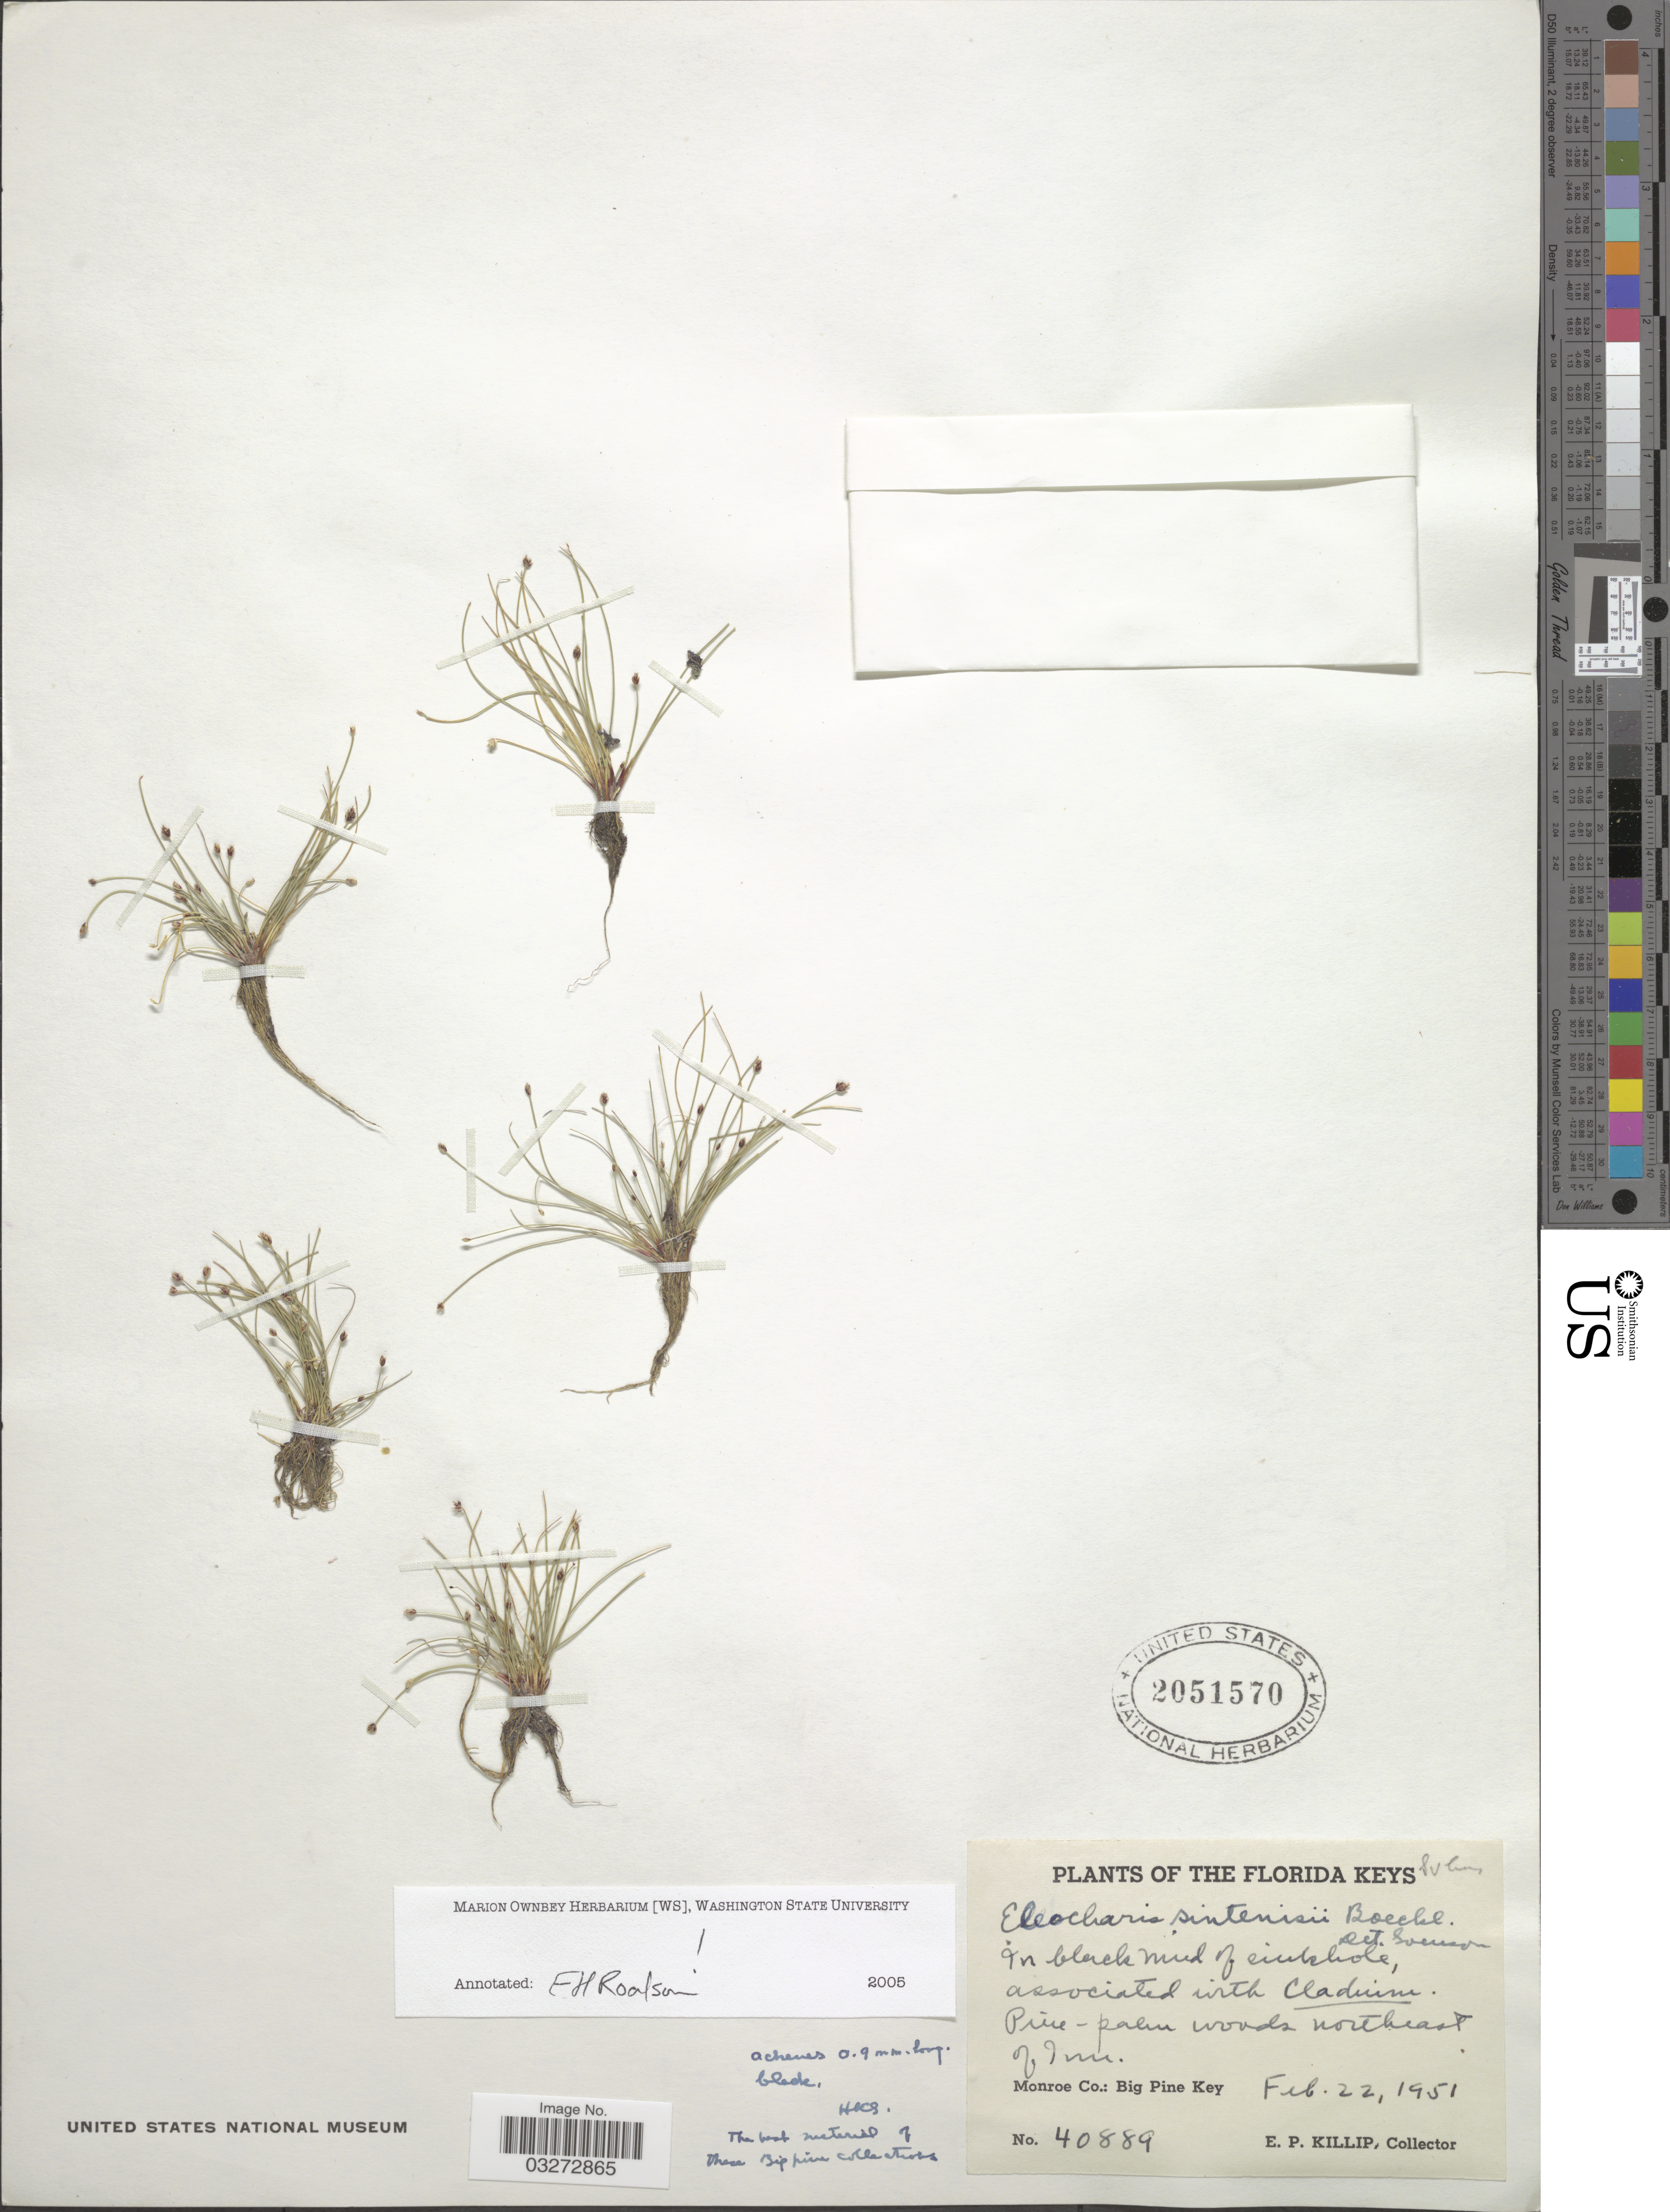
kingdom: Plantae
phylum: Tracheophyta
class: Liliopsida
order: Poales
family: Cyperaceae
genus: Eleocharis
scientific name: Eleocharis geniculata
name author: (L.) Roem. & Schult.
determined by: Strong, Mark T., (BOT), Smithsonian Institution - National Museum of Natural History (UNITED STATES)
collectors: E. P. Killip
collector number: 40889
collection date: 1951-02-22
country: United States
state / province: Florida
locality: The Florida Keys. Northeast of Inn. Monroe Co.: Big Pine Key.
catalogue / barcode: US 2051570